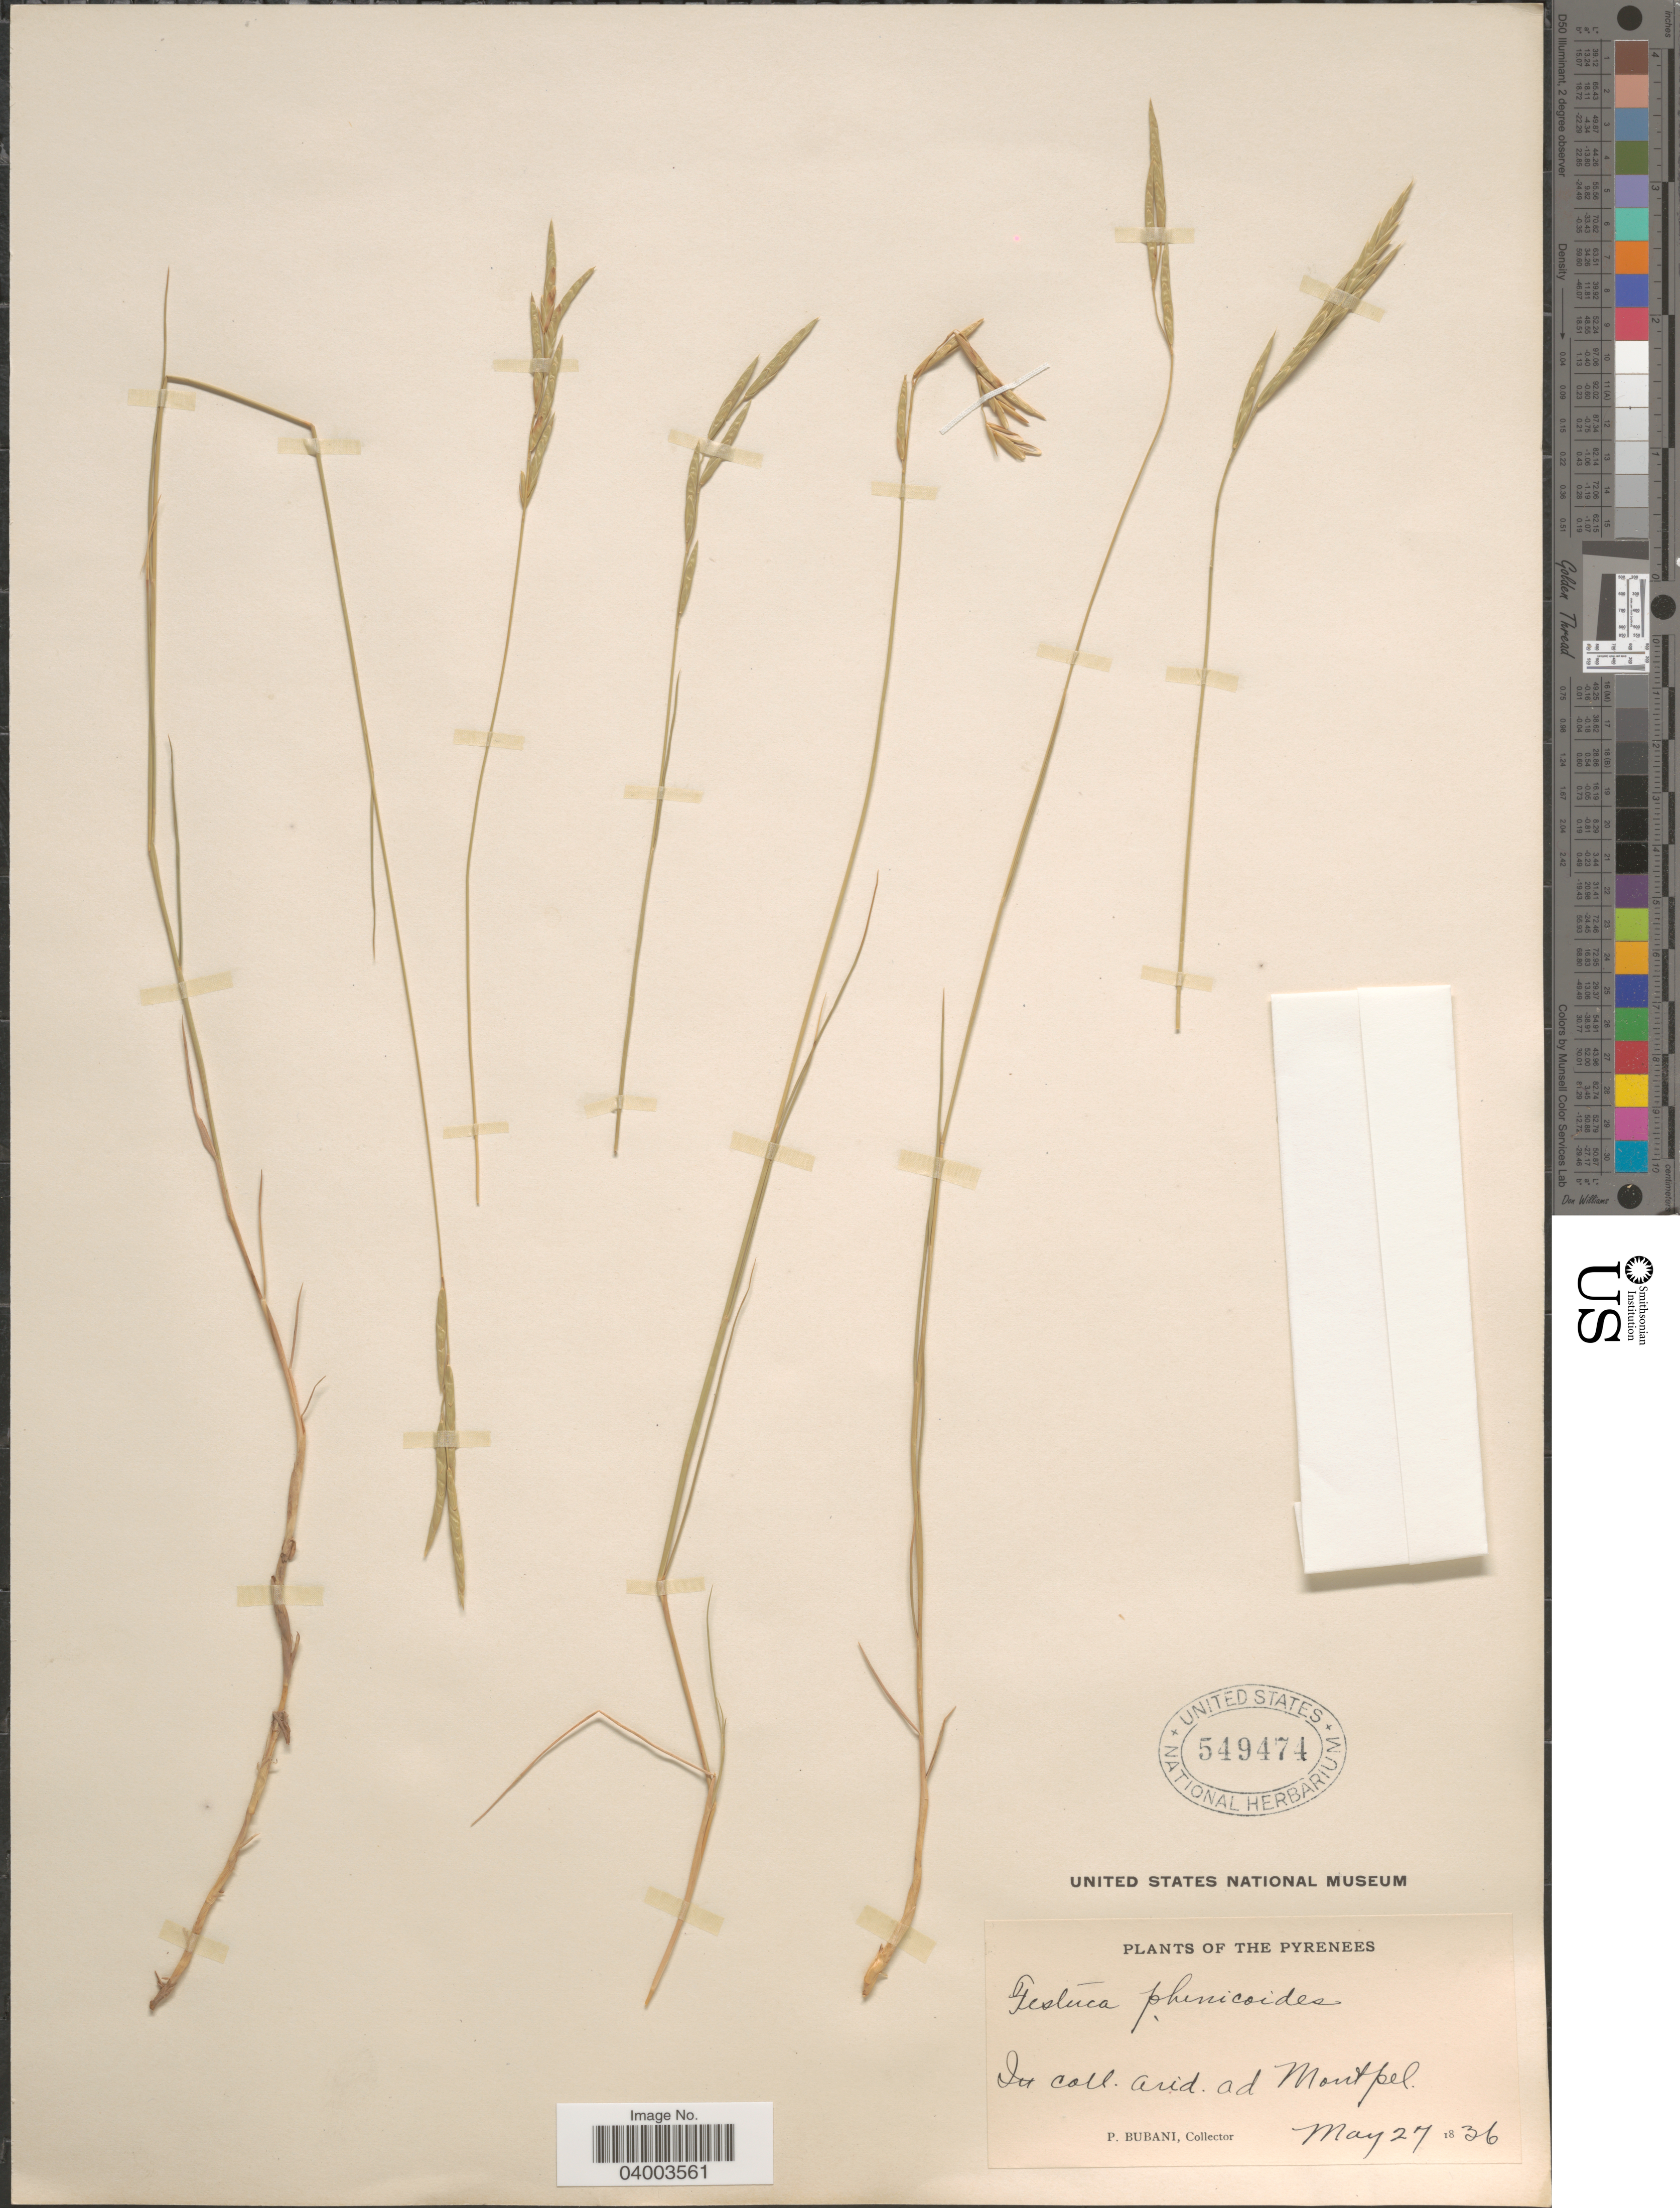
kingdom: Plantae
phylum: Tracheophyta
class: Liliopsida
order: Poales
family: Poaceae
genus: Brachypodium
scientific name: Brachypodium phoenicoides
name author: (L.) Roem. & Schult.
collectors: P. Bubani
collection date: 1836-05-27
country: France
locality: The Pyrenees. In coll. arid. ad Montpel.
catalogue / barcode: US 549474